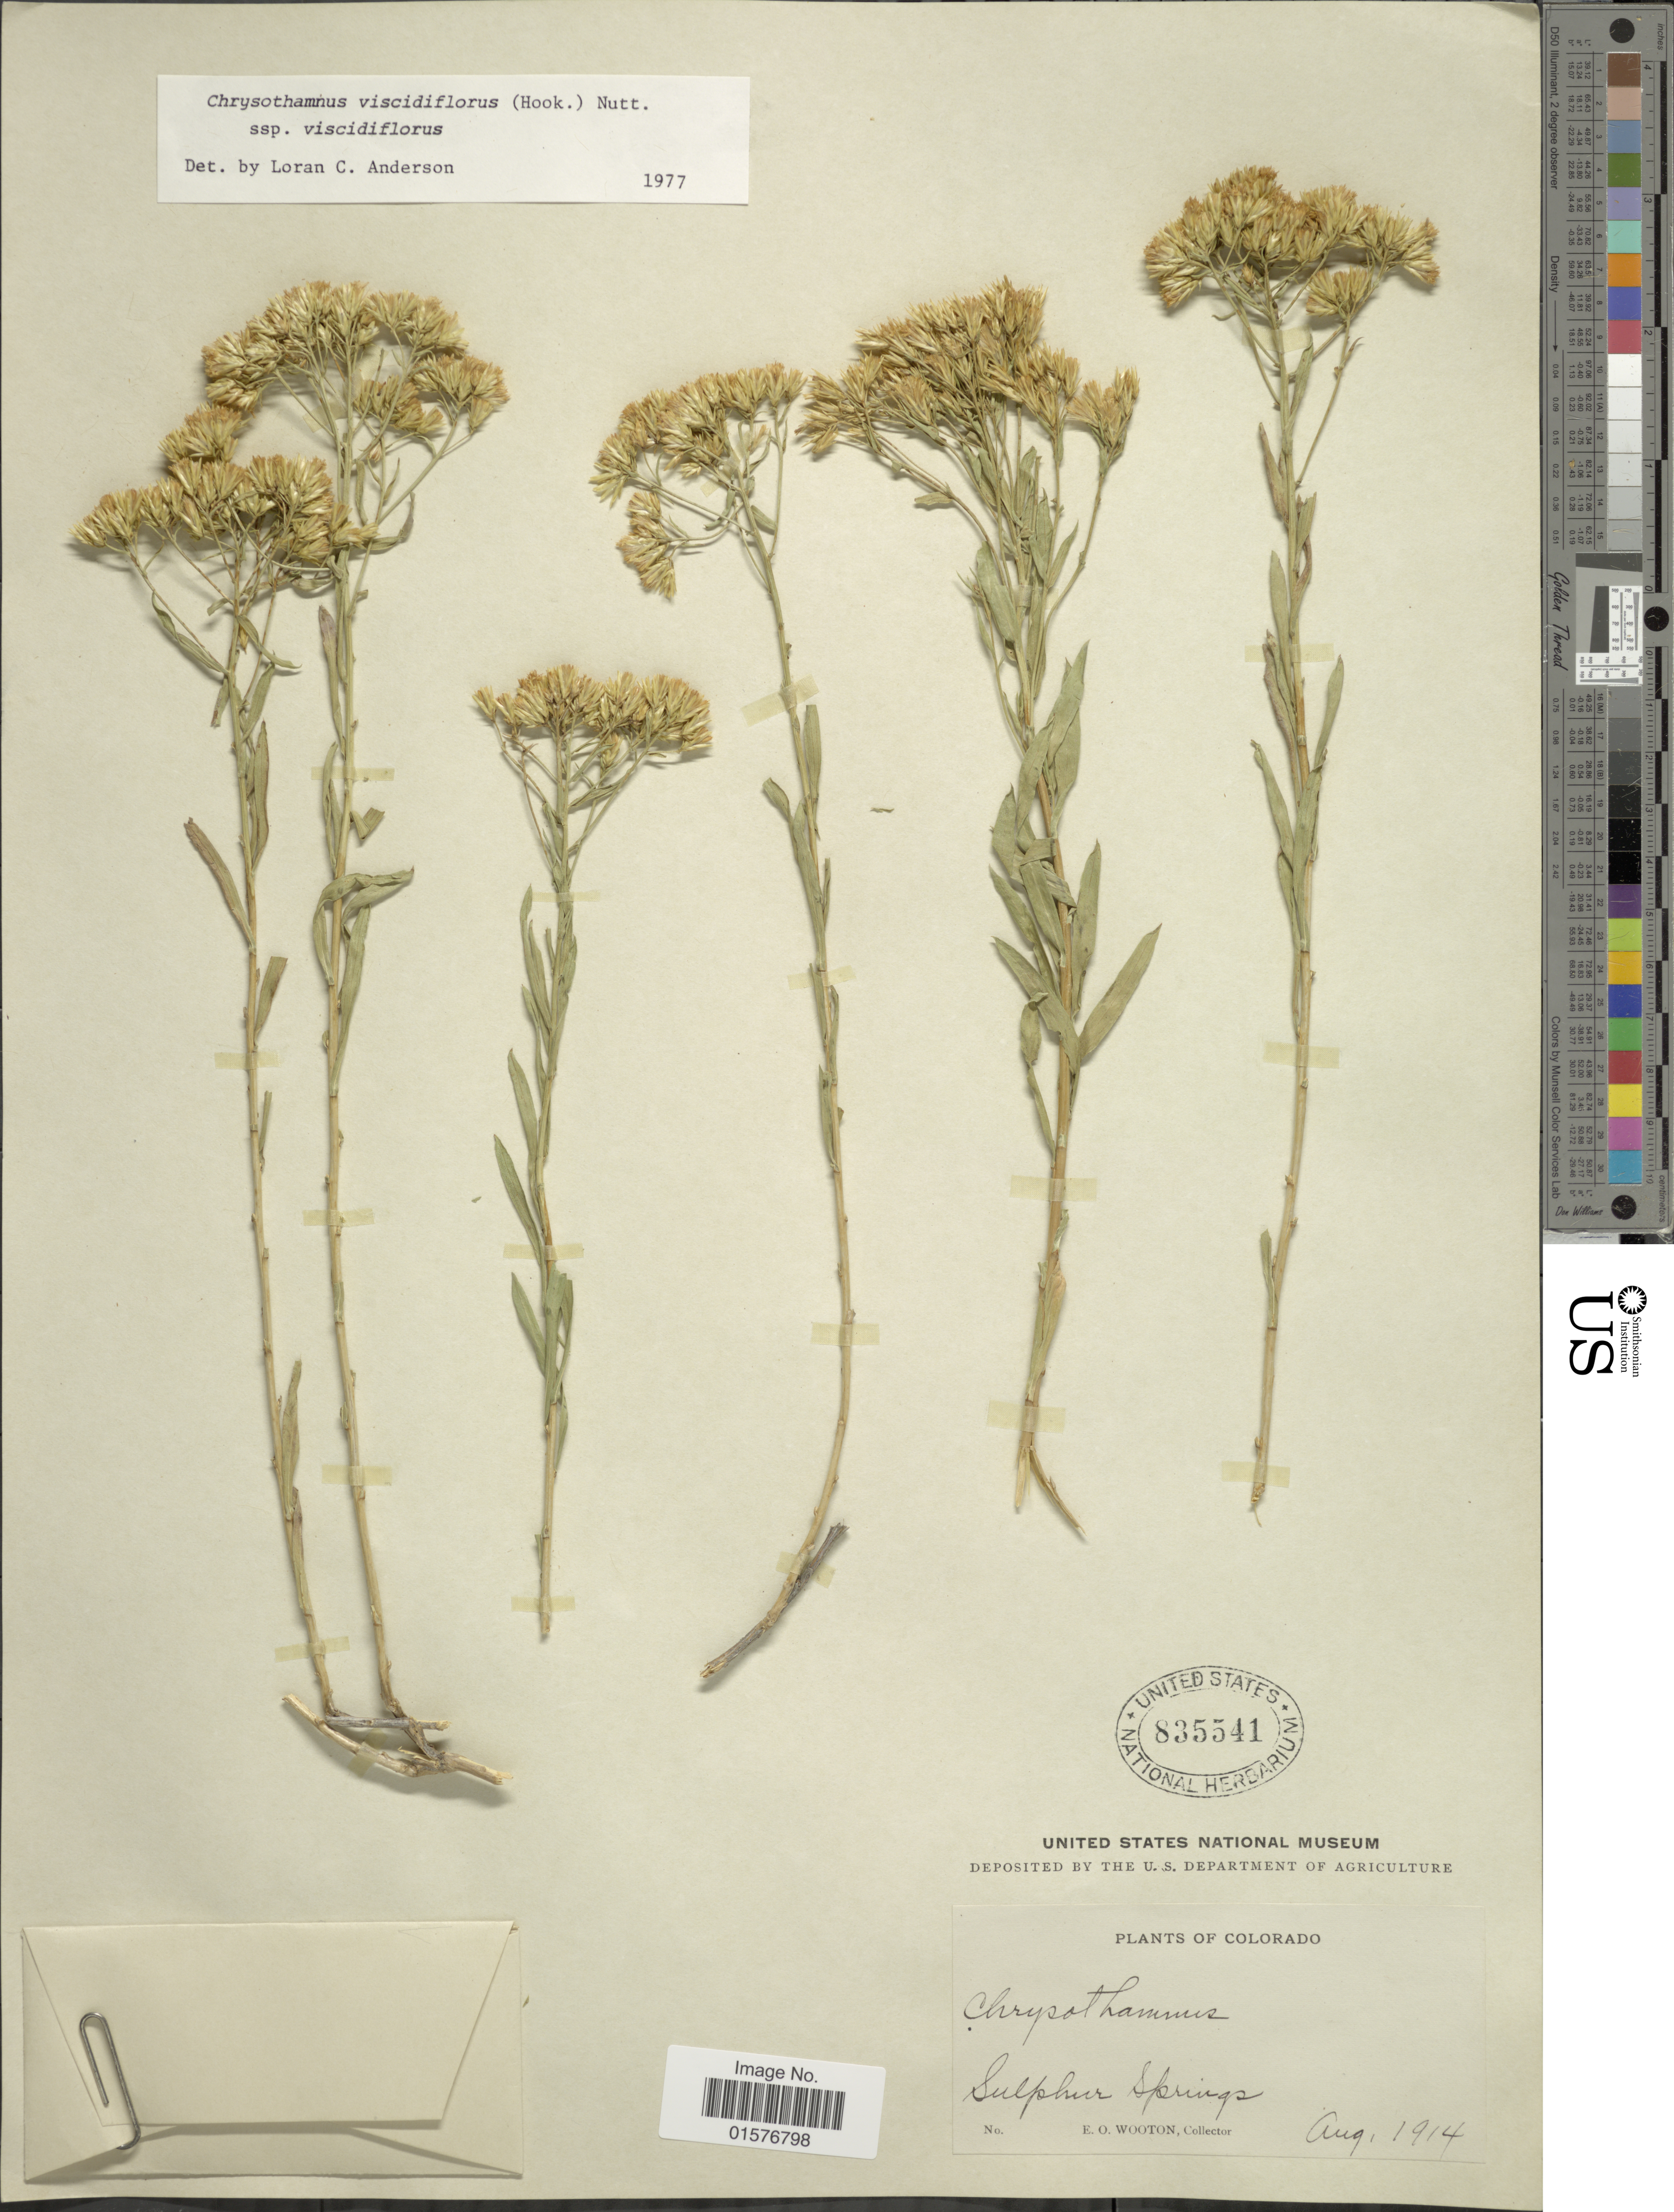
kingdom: Plantae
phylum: Tracheophyta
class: Magnoliopsida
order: Asterales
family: Asteraceae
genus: Chrysothamnus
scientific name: Chrysothamnus viscidiflorus subsp. viscidiflorus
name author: (Hook.) Nutt.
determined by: Urbatsch, Lowell E., Curator (LSU), Louisiana State University (UNITED STATES)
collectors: E. O. Wooton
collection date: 1914-08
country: United States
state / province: Colorado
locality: Sulphur Springs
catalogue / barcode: US 835541